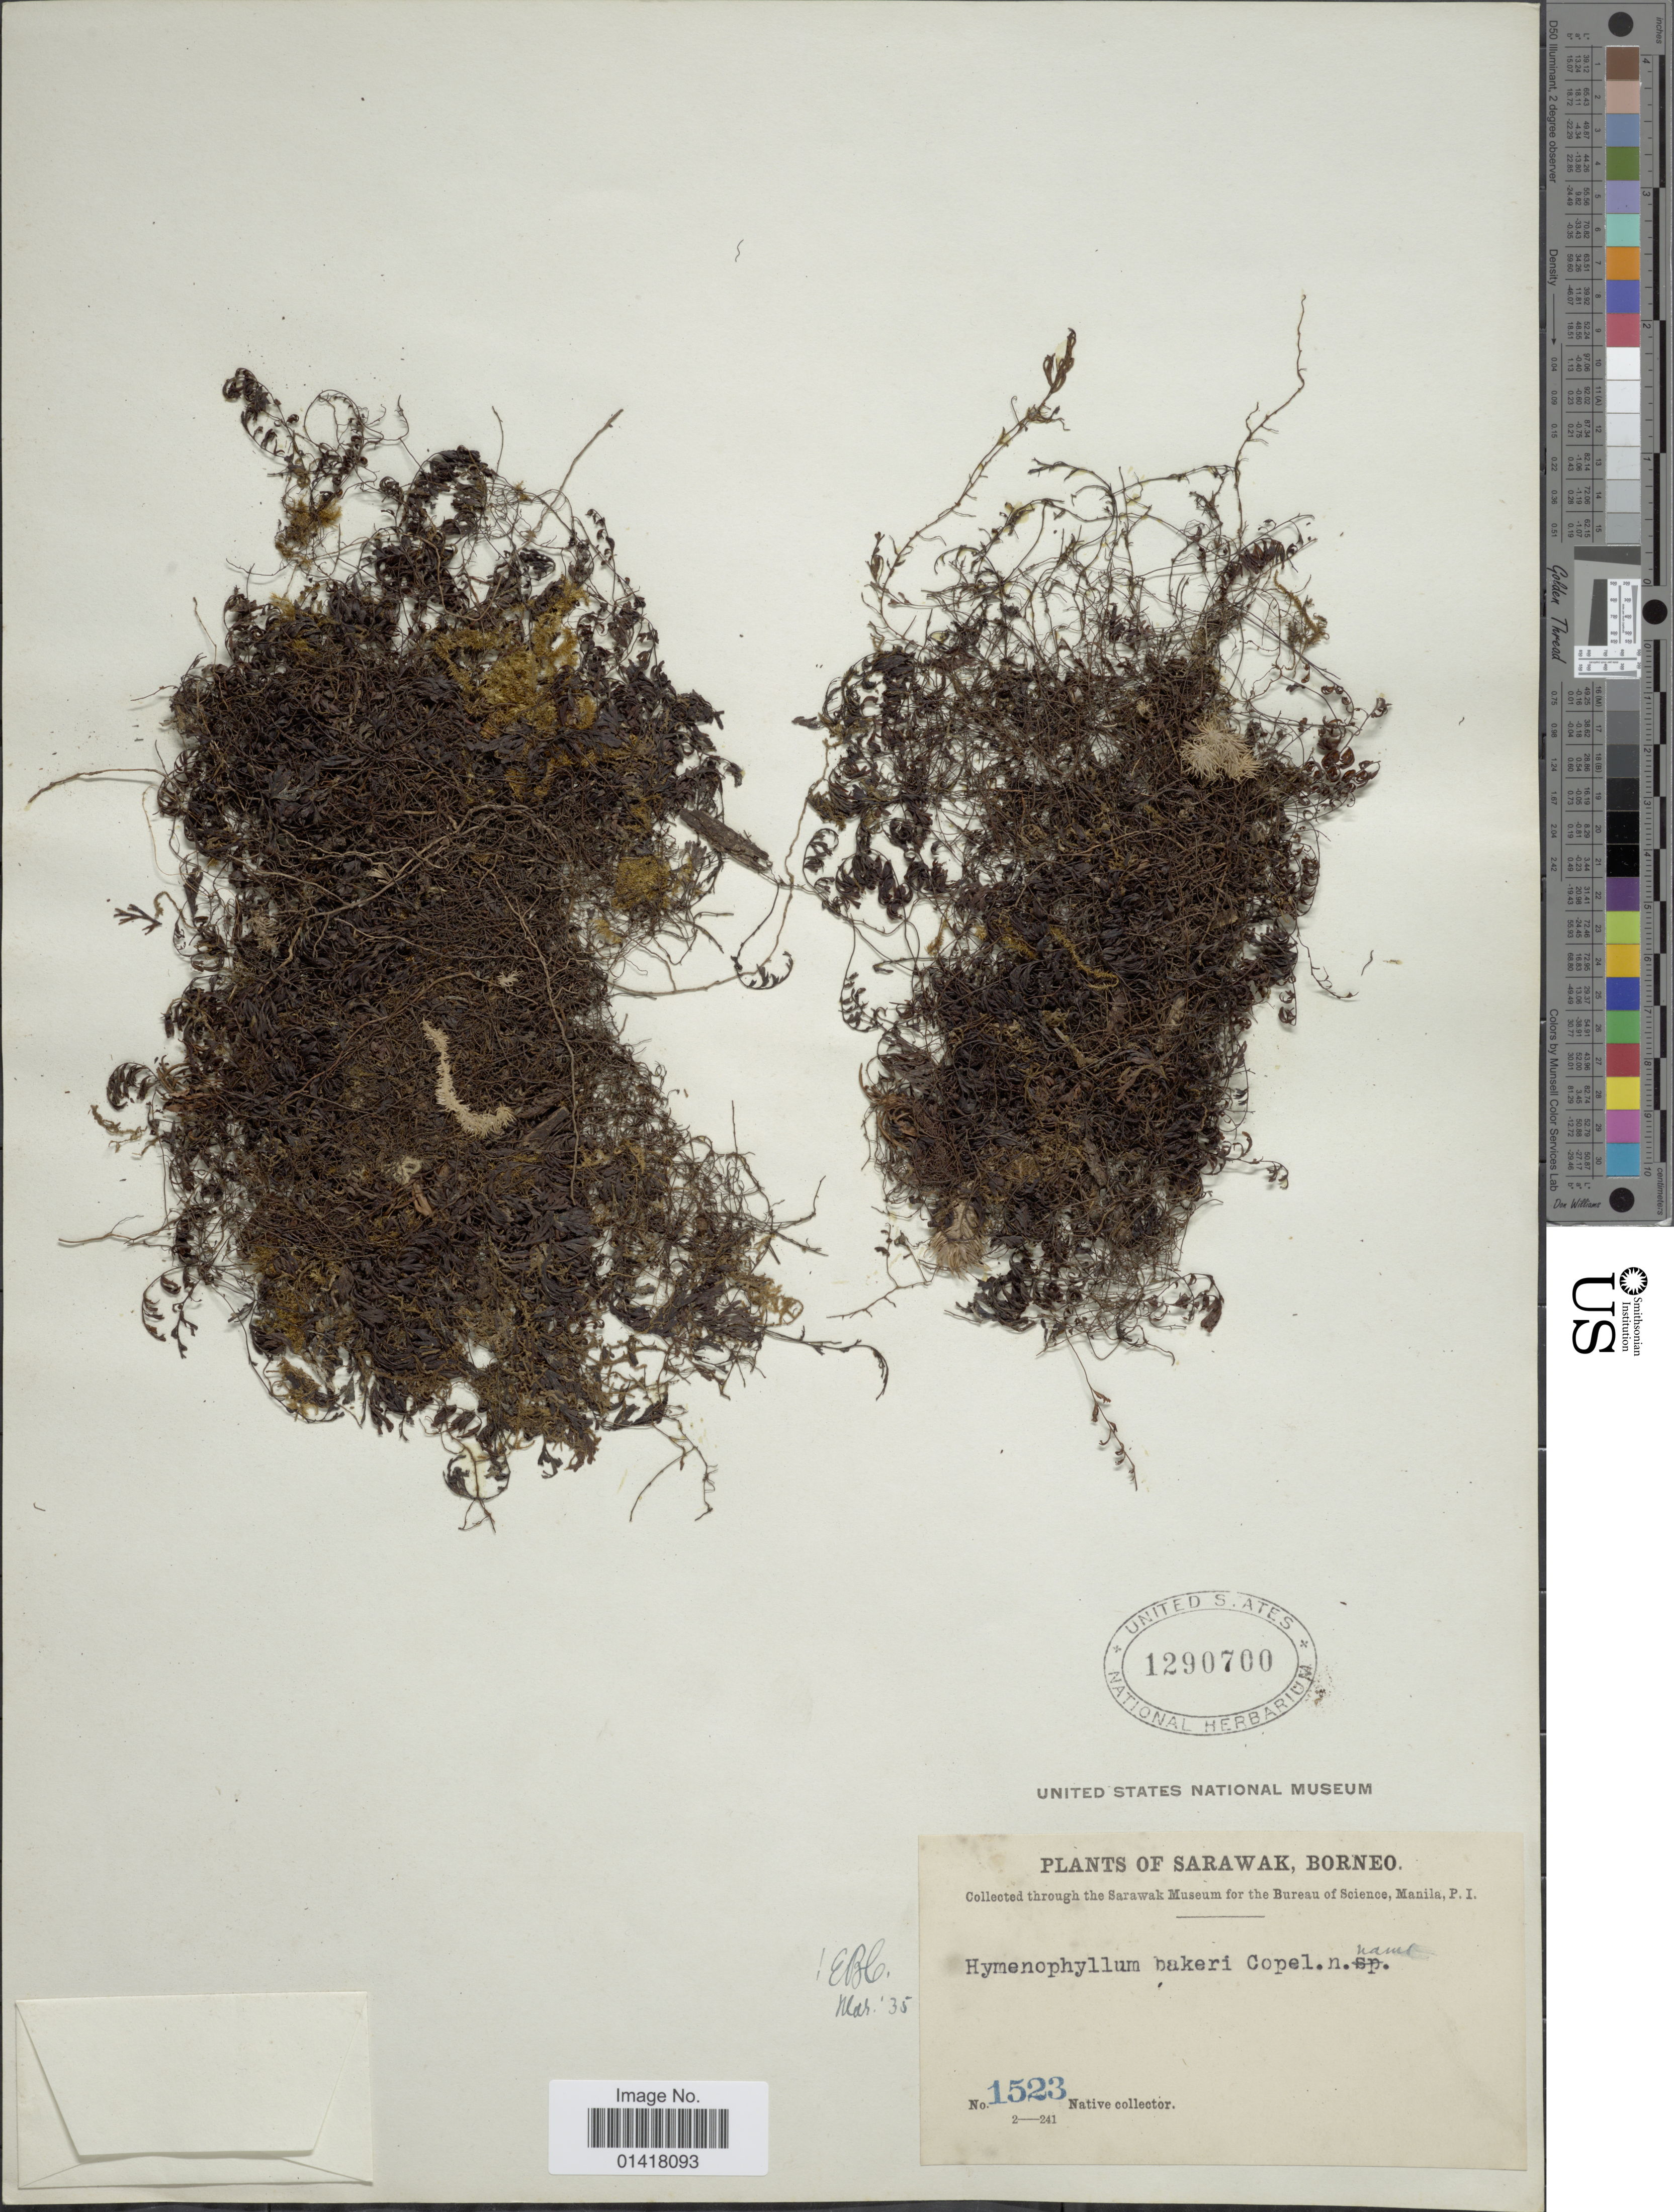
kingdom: Plantae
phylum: Tracheophyta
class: Polypodiopsida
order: Hymenophyllales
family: Hymenophyllaceae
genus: Hymenophyllum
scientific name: Hymenophyllum bakeri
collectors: Native collector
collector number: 1523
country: Malaysia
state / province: Sarawak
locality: Borneo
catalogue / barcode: US 1290700